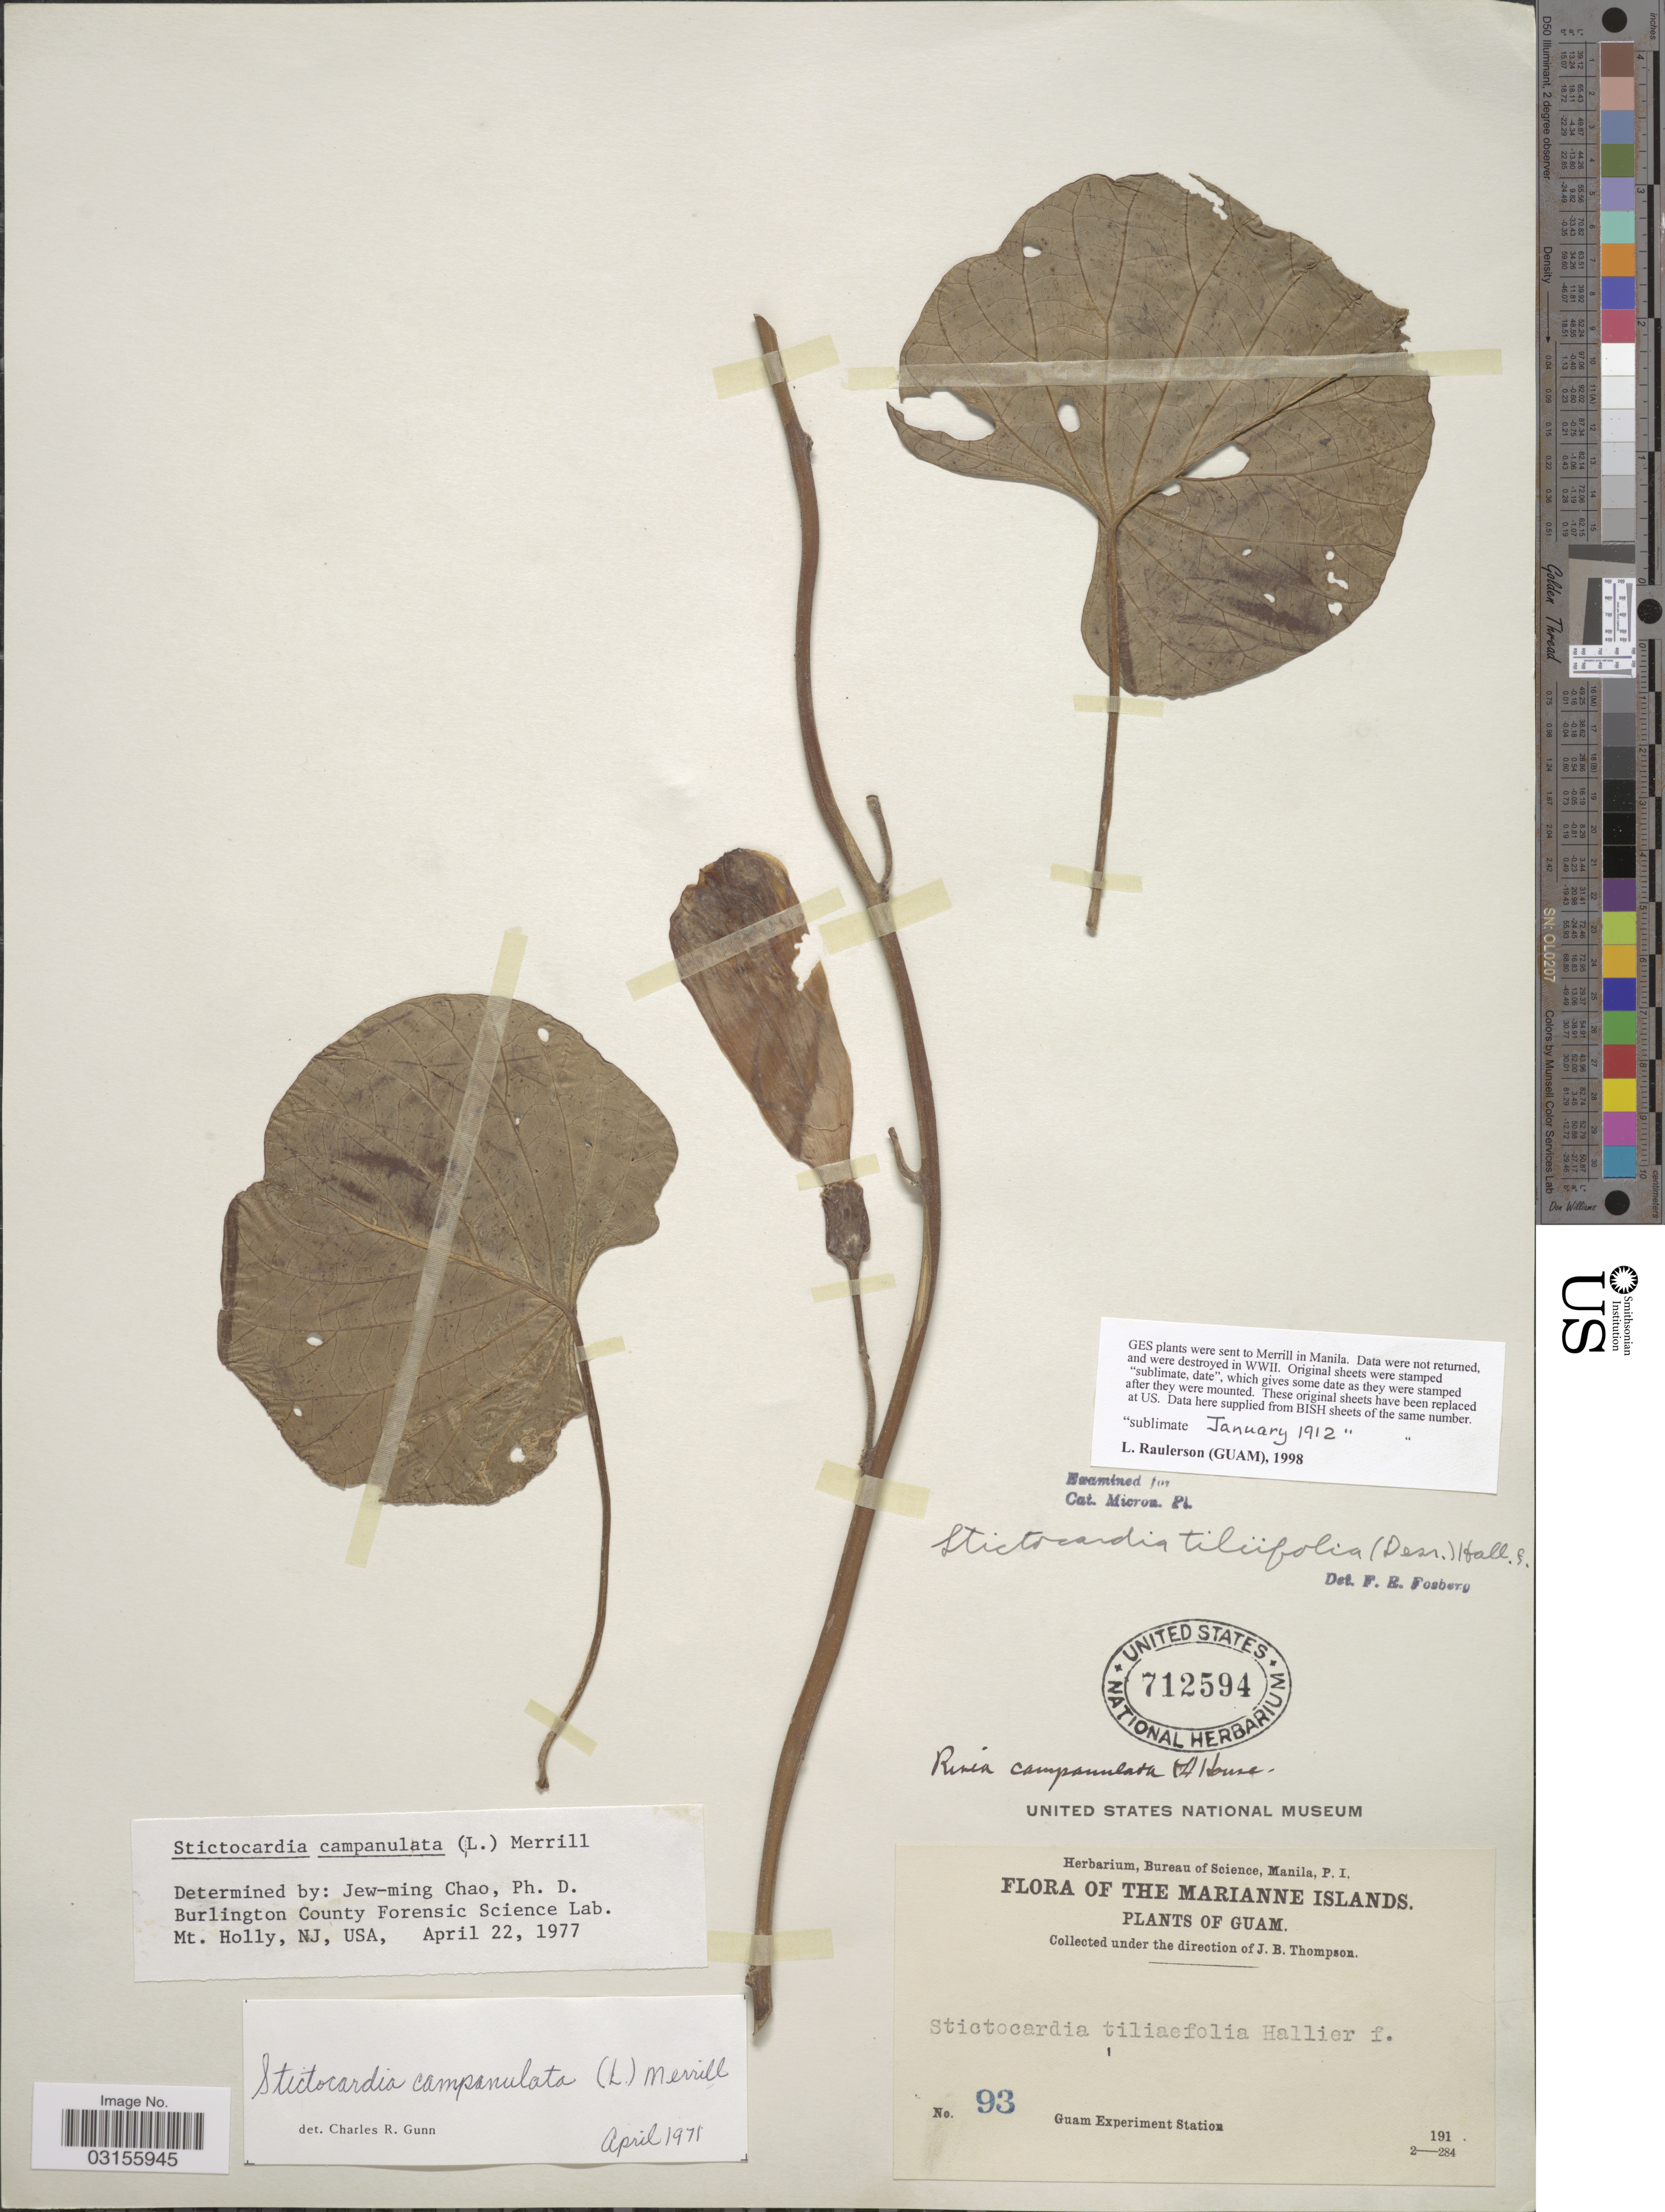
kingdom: Plantae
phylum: Tracheophyta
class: Magnoliopsida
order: Solanales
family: Convolvulaceae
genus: Stictocardia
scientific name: Stictocardia tiliifolia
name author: (Desr.) Hallier f.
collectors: ex Guam exp. Sta.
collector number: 93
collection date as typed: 191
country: Guam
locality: Marianne Islands.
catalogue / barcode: US 712594